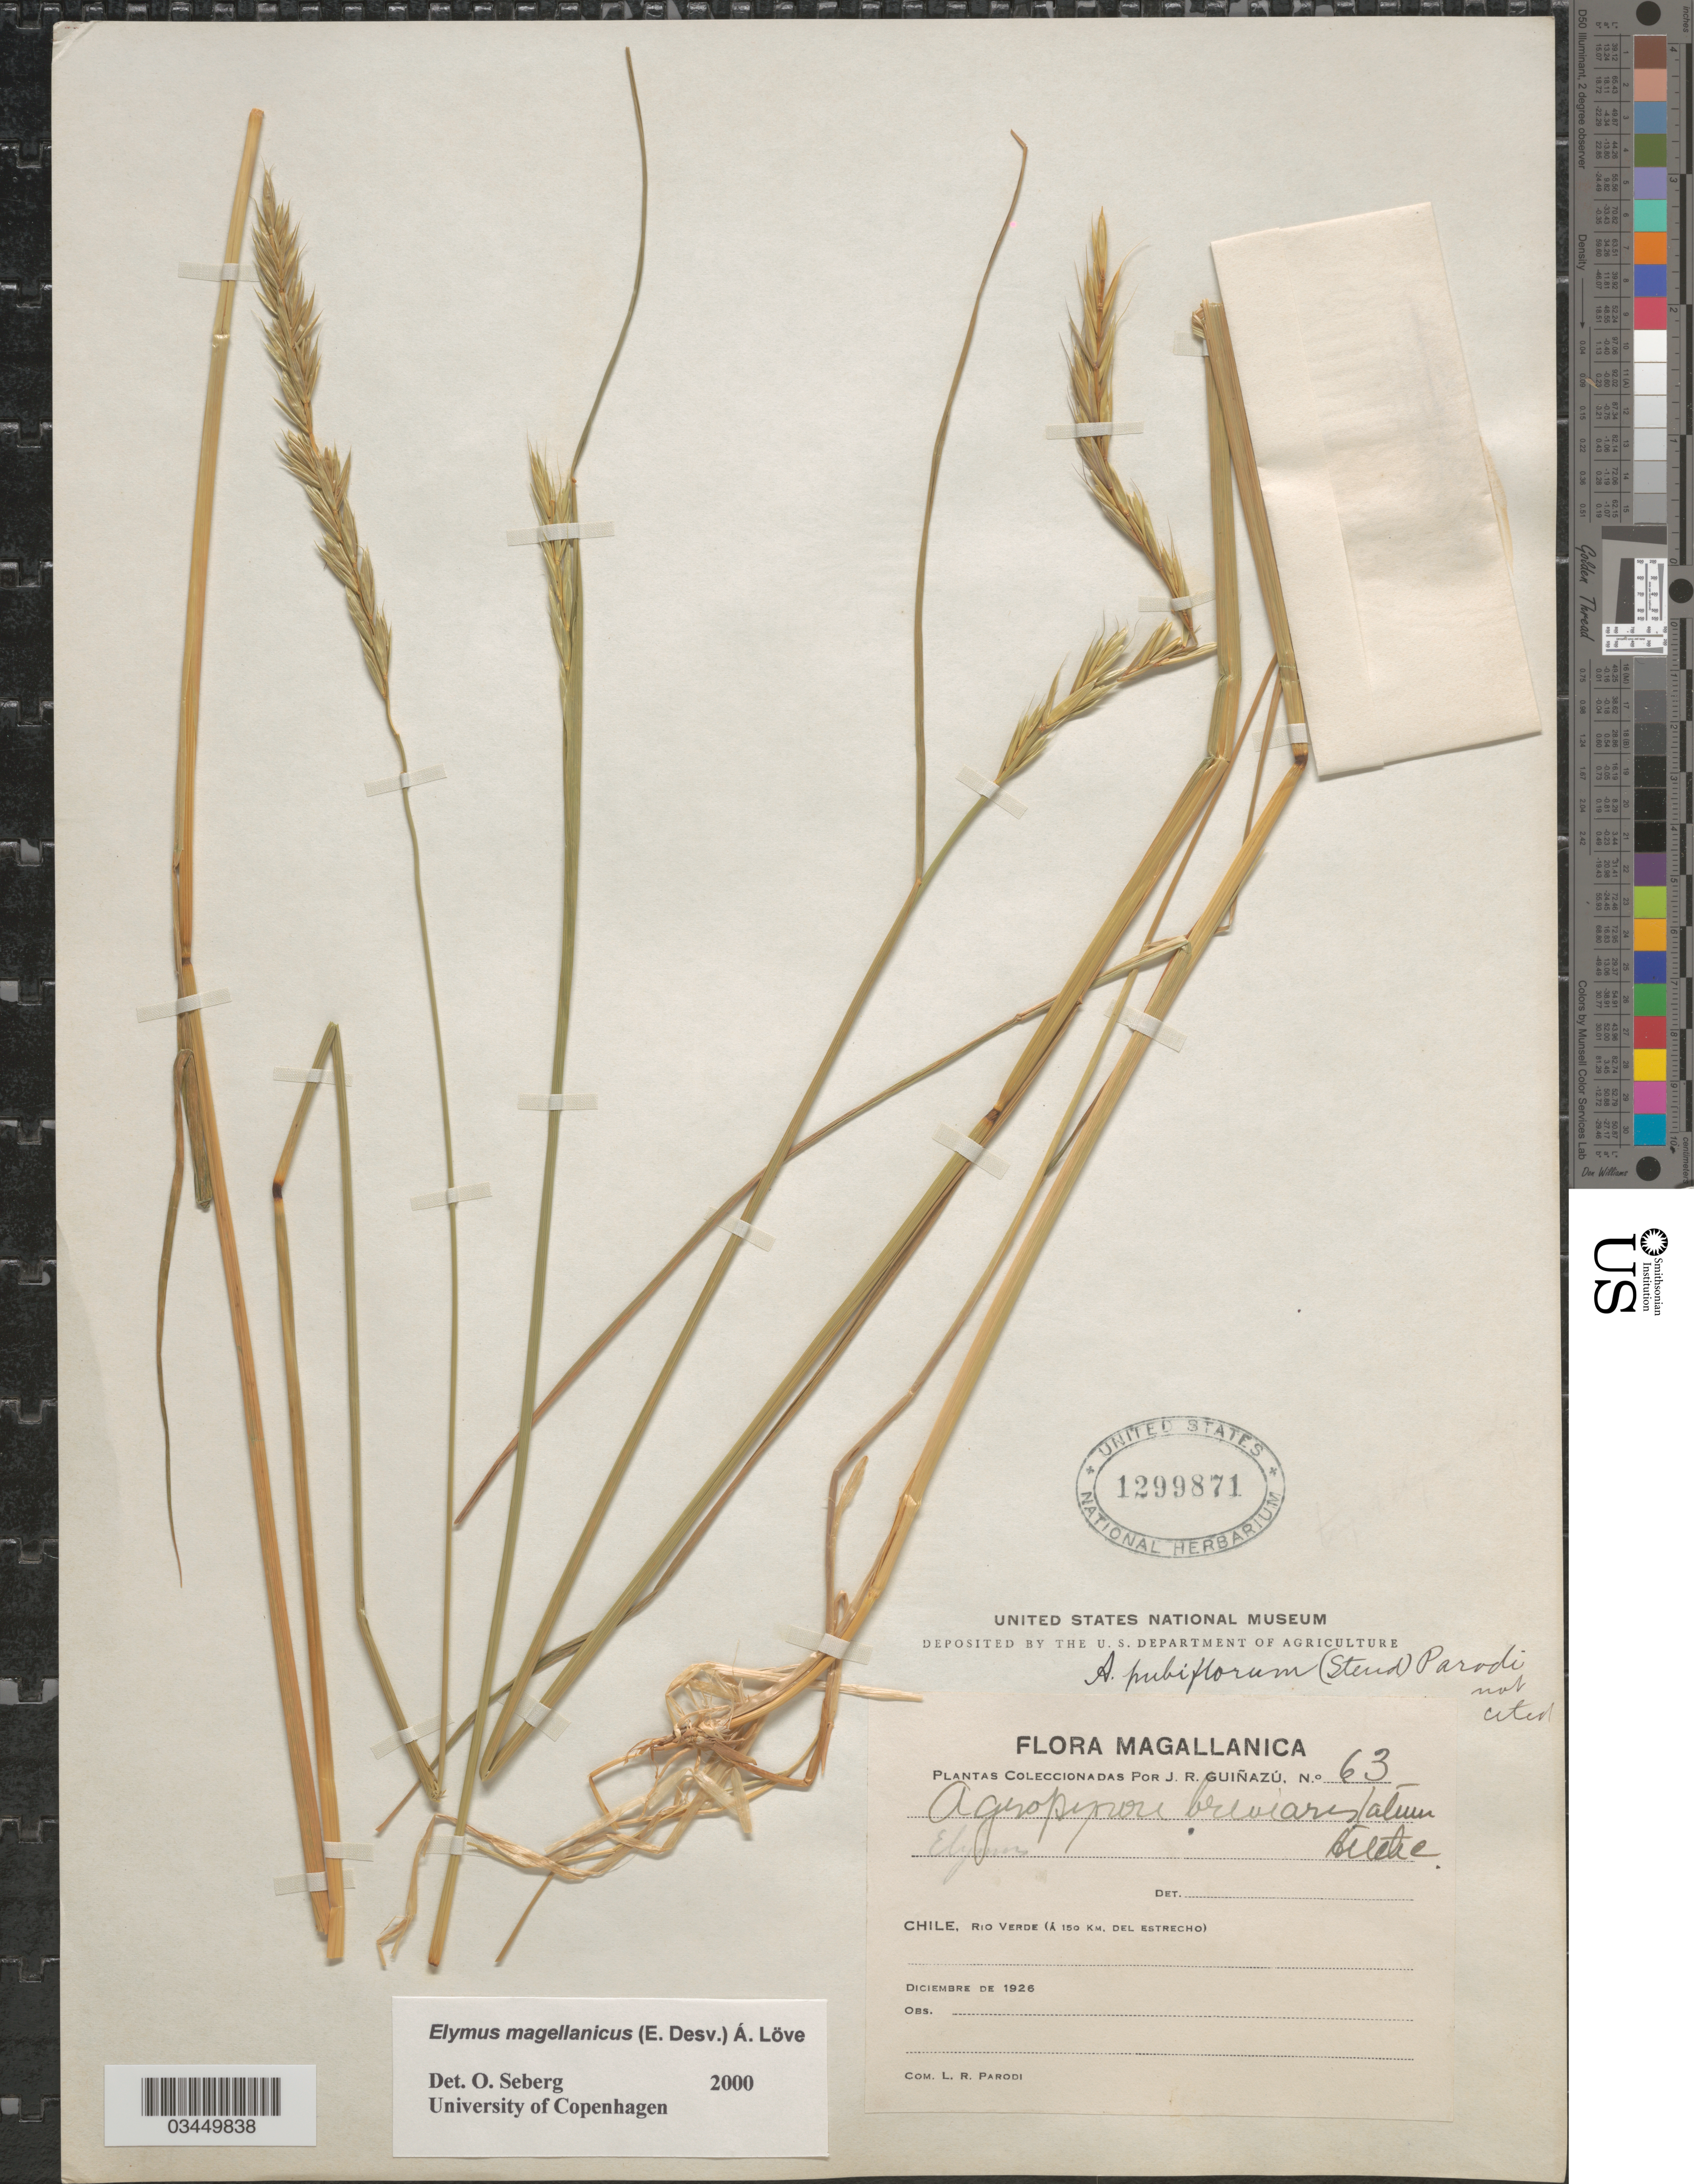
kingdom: Plantae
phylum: Tracheophyta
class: Liliopsida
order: Poales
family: Poaceae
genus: Elymus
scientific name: Elymus magellanicus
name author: (É. Desv.) Á. Löve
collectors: J. Guiñazú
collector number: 63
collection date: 1926-12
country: Chile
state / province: Magallanes y de la Antártica Chilena (XII)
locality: Magallanica. Rio Verde (á 150 Km. del Estrecho).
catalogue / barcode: US 1299871